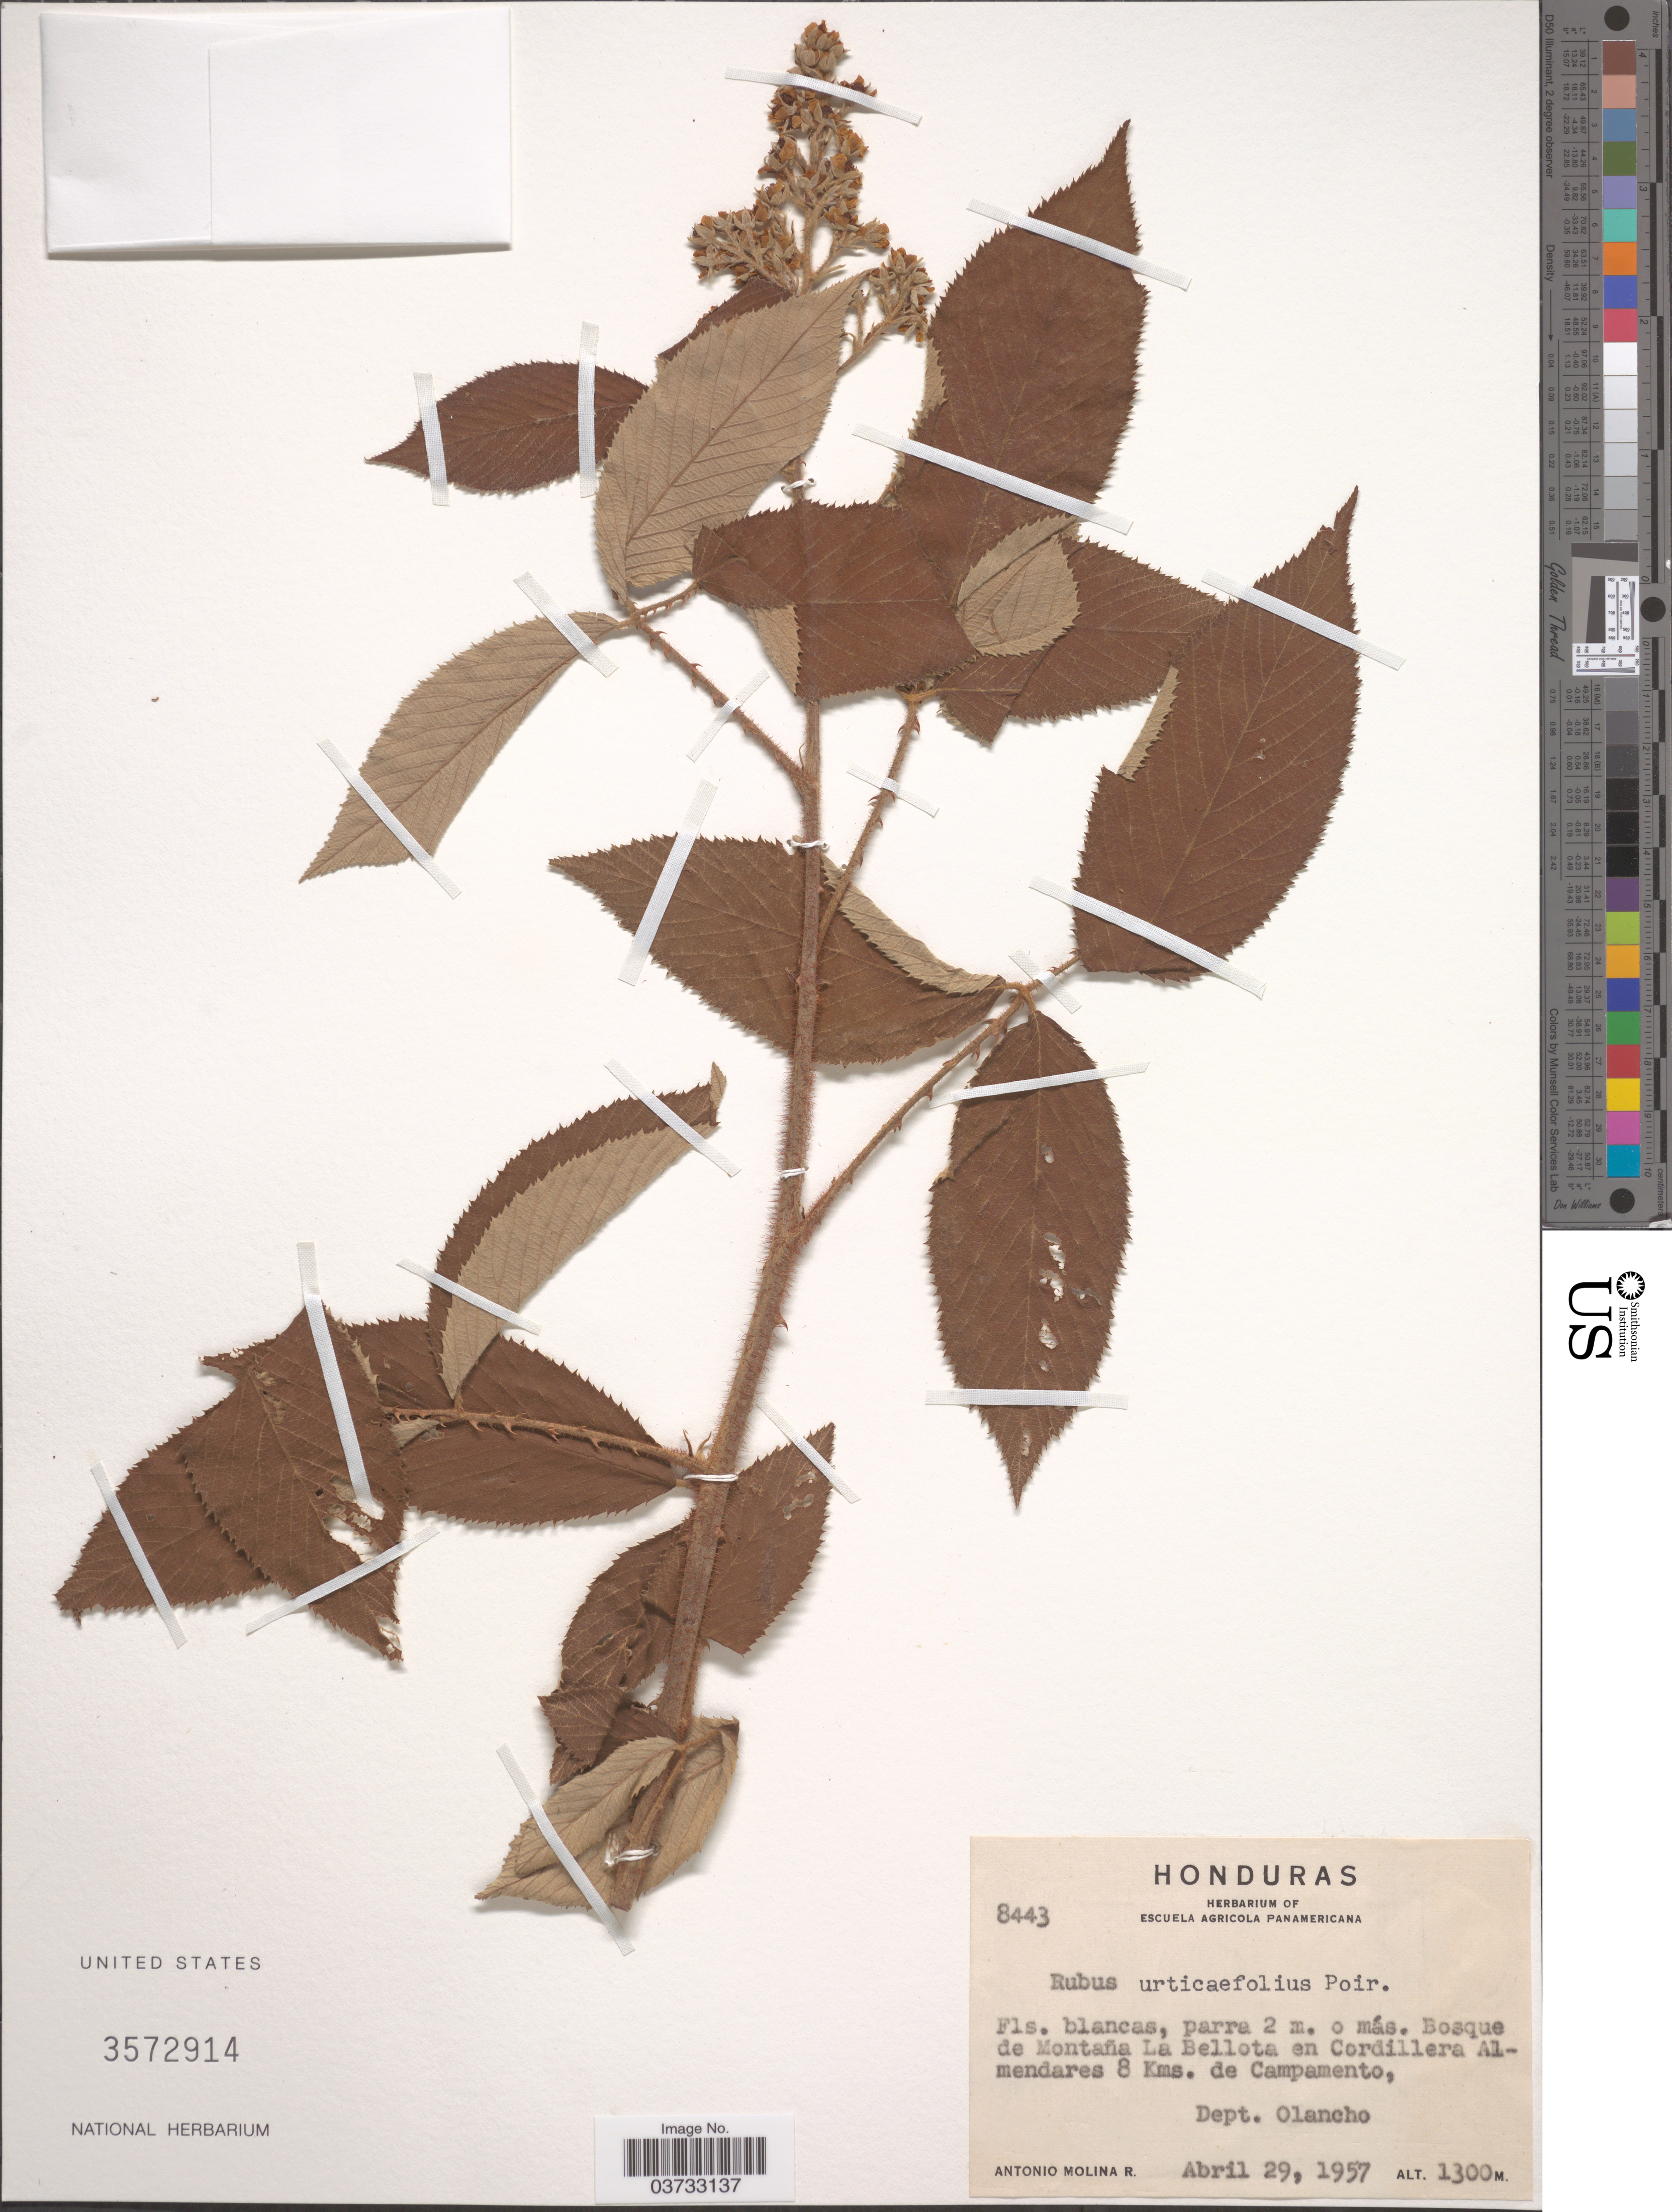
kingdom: Plantae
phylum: Tracheophyta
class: Magnoliopsida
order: Rosales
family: Rosaceae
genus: Rubus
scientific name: Rubus urticifolius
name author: Poir.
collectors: A. Molina R.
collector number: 8443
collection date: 1957-04-29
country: Honduras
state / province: Olancho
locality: Bosque de Montaña La Bellota en Cordillera Almendares 8 Kms. de Campamento, Dept. Olancho.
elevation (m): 1300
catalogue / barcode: US 3572914